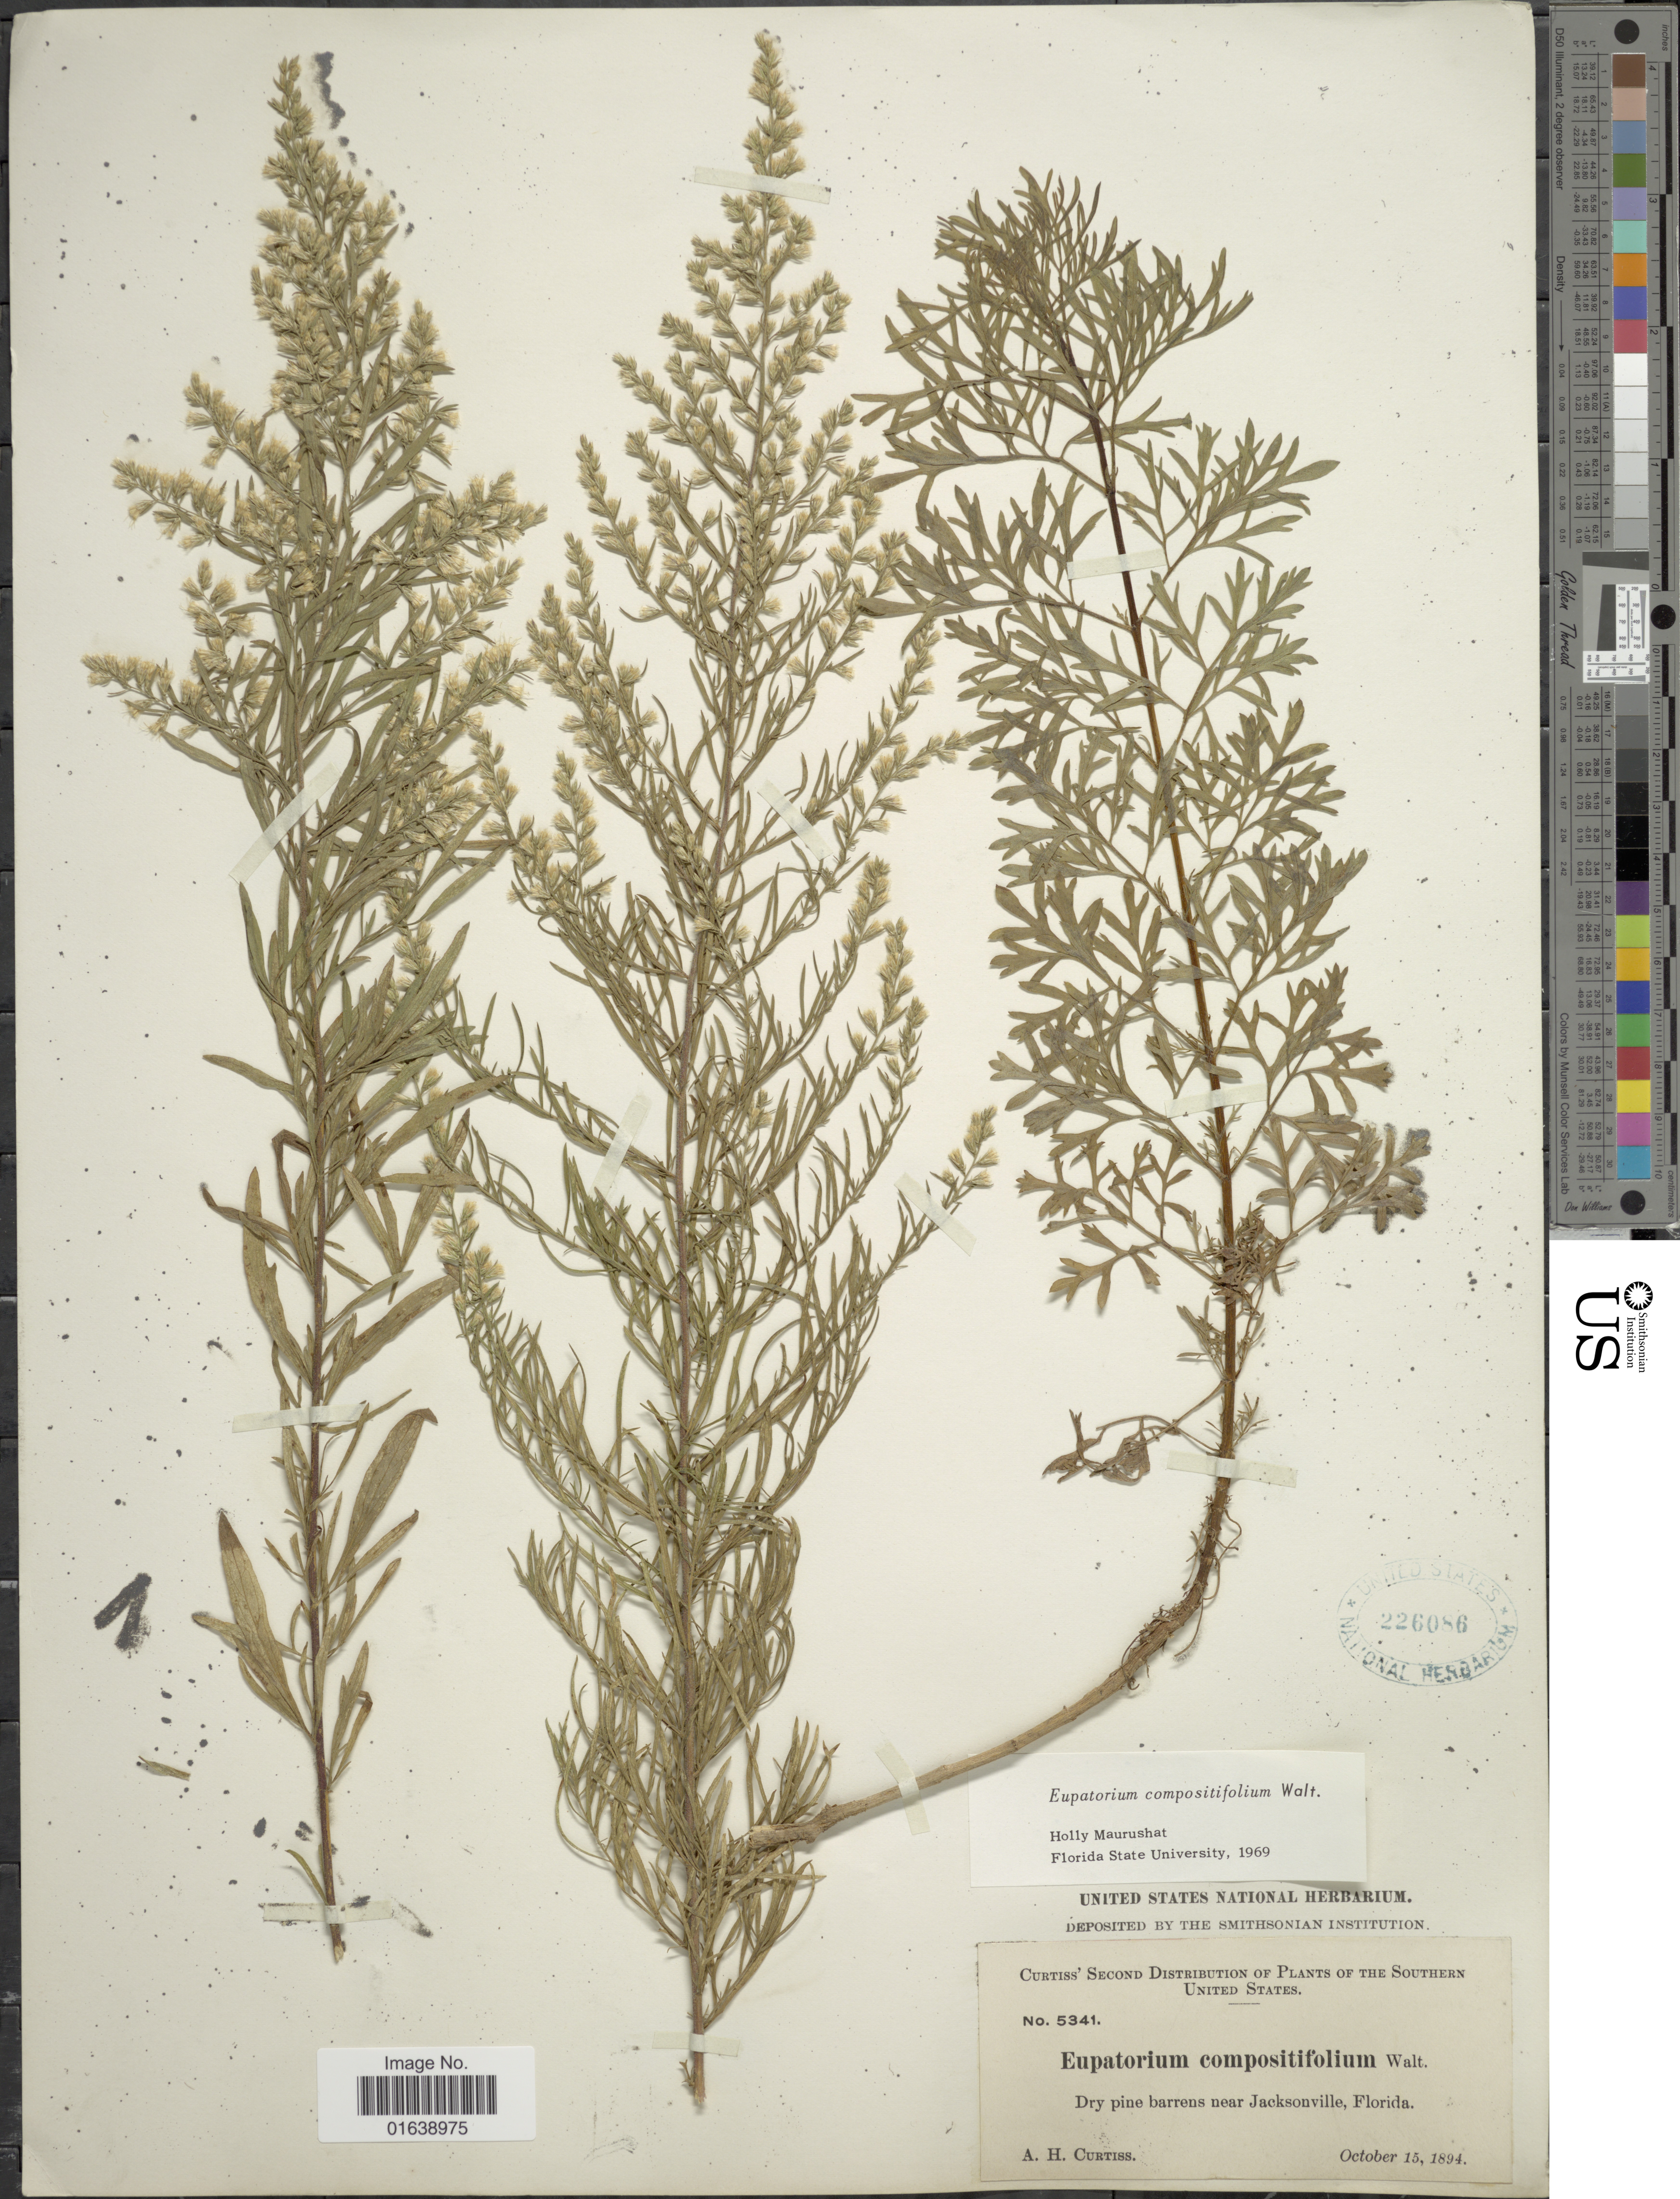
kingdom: Plantae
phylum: Tracheophyta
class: Magnoliopsida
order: Asterales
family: Asteraceae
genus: Eupatorium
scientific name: Eupatorium compositifolium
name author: Walter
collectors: A. H. Curtiss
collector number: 5341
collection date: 1894-10-15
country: United States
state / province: Florida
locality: Dry pine barrens near Jacksonville,Florida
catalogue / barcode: US 226086